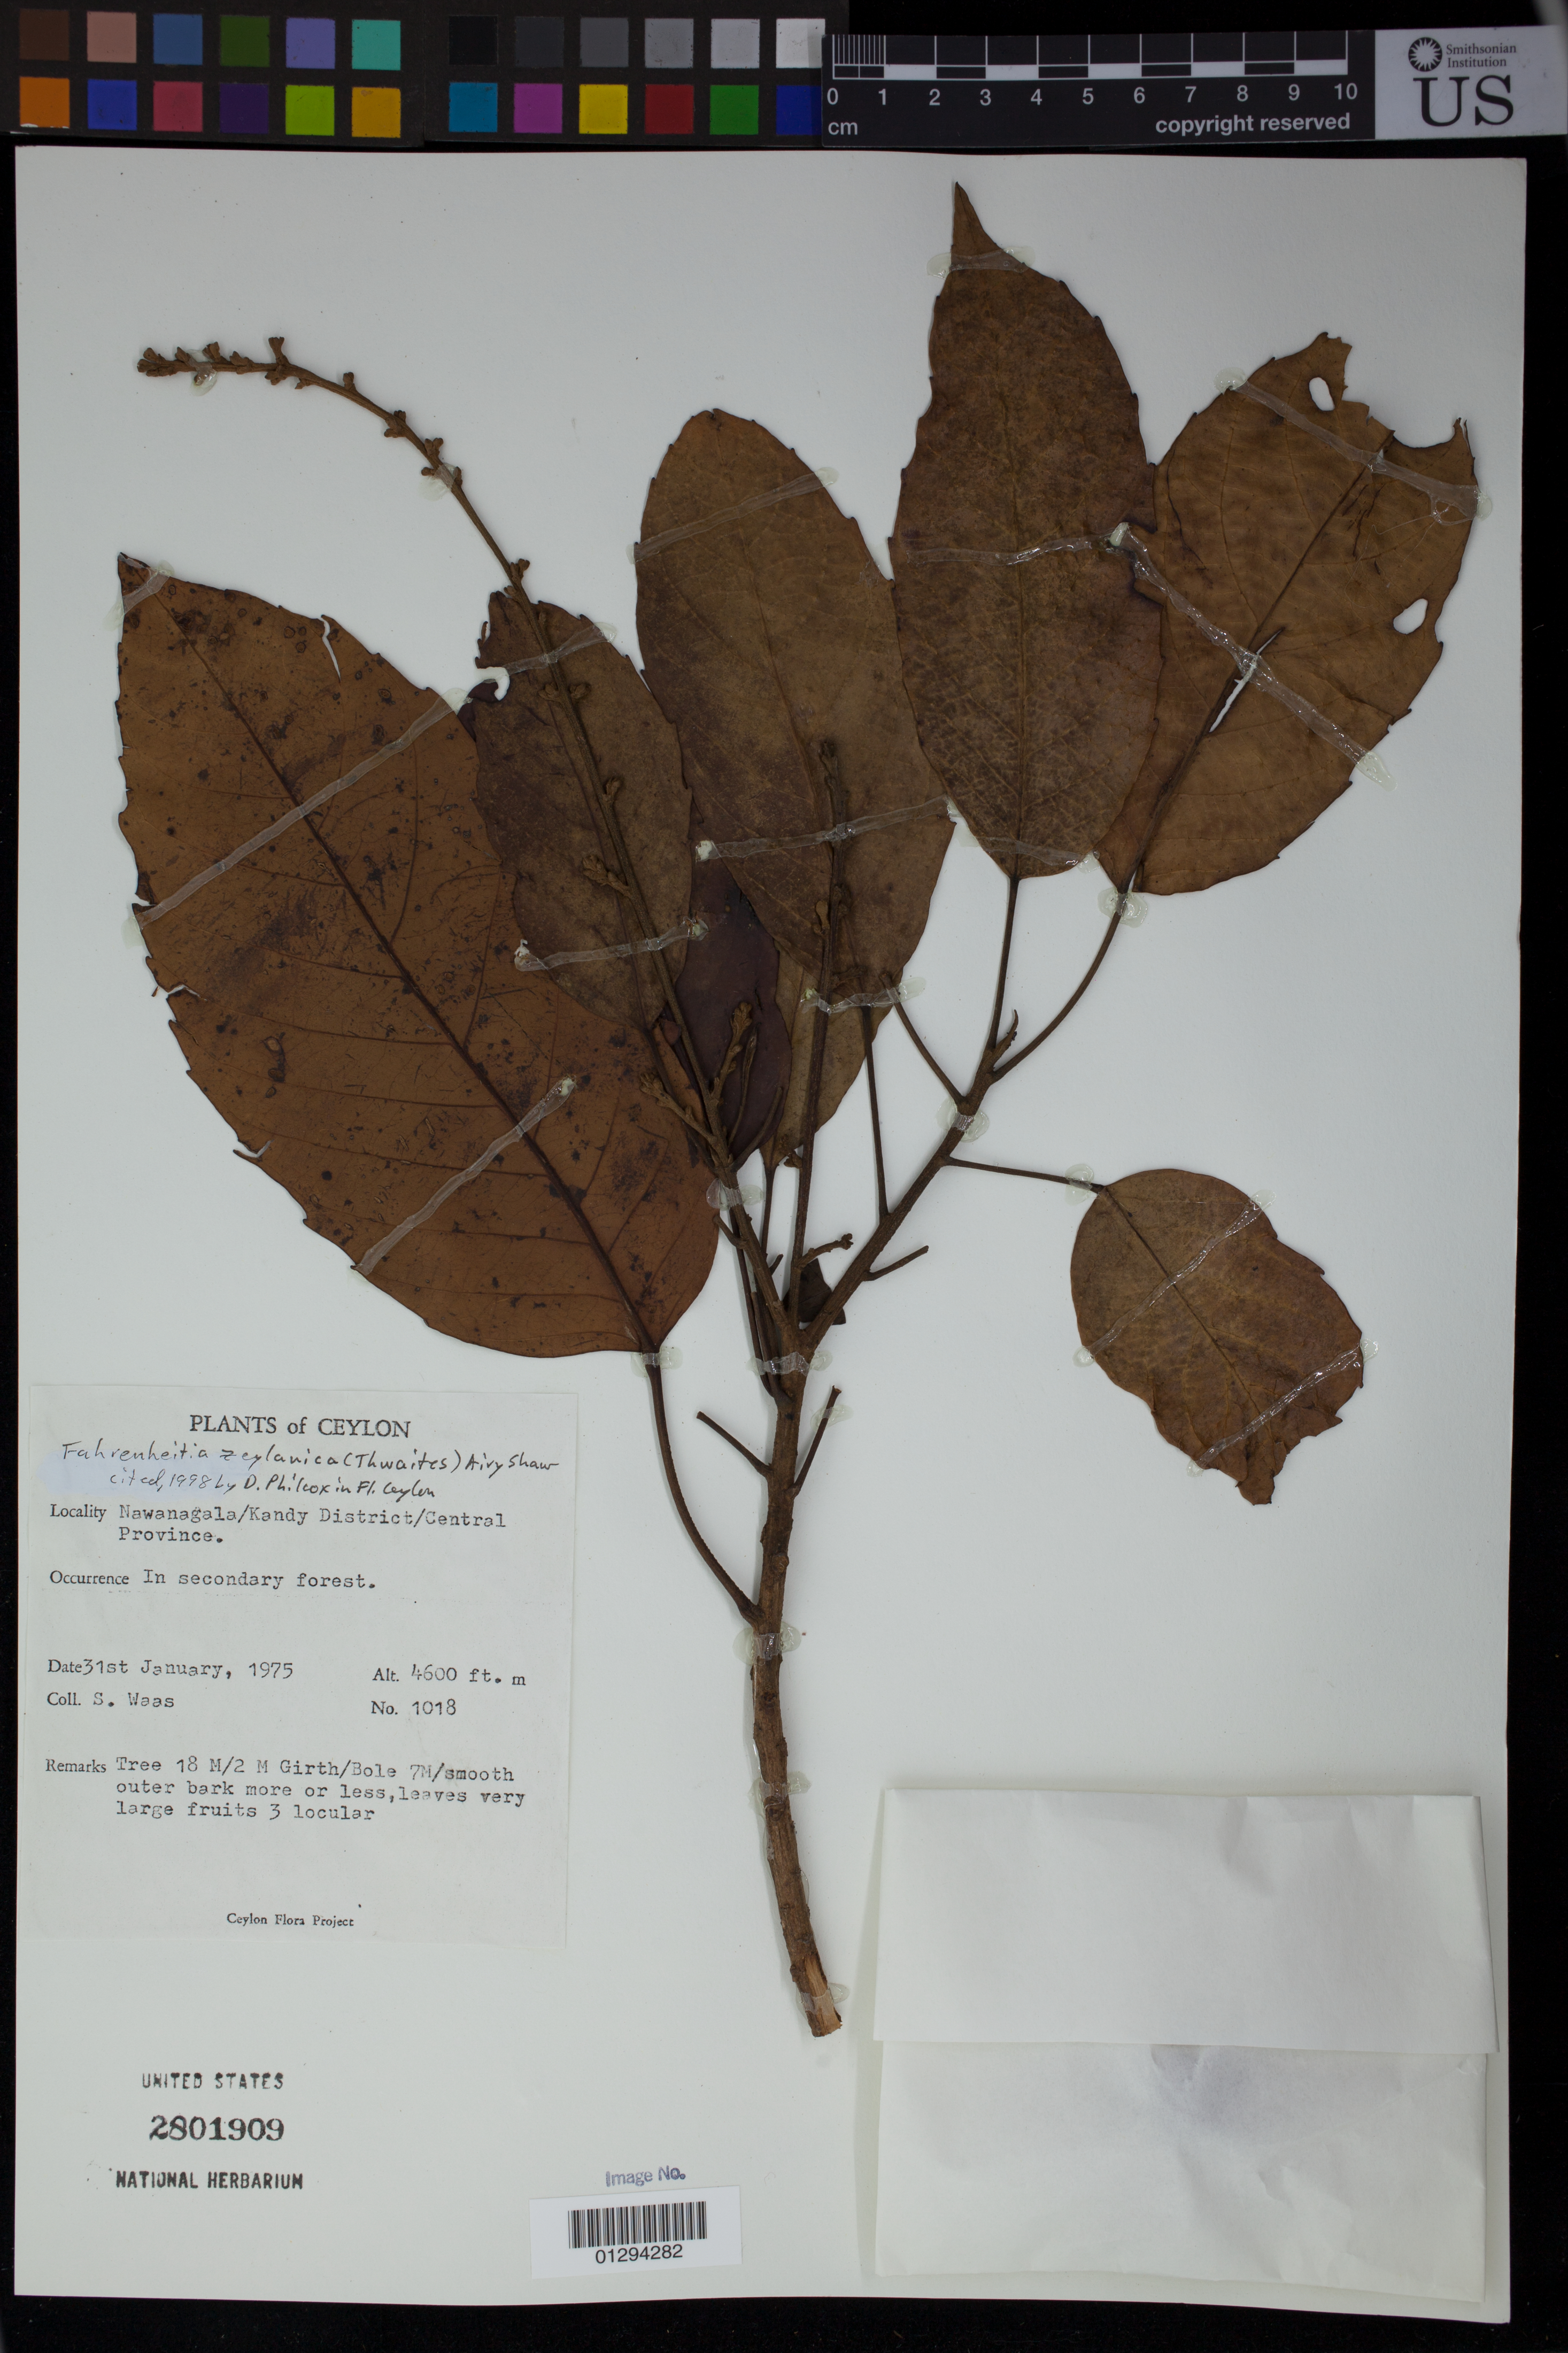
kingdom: Plantae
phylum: Tracheophyta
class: Magnoliopsida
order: Malpighiales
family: Euphorbiaceae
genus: Fahrenheitia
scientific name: Fahrenheitia zeylanica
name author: (Thwaites) Airy Shaw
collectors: S. Waas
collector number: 1018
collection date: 1975-01-31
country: Sri Lanka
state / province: Central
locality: Nawanagala, Kandy District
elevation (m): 1402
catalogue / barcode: US 2801909